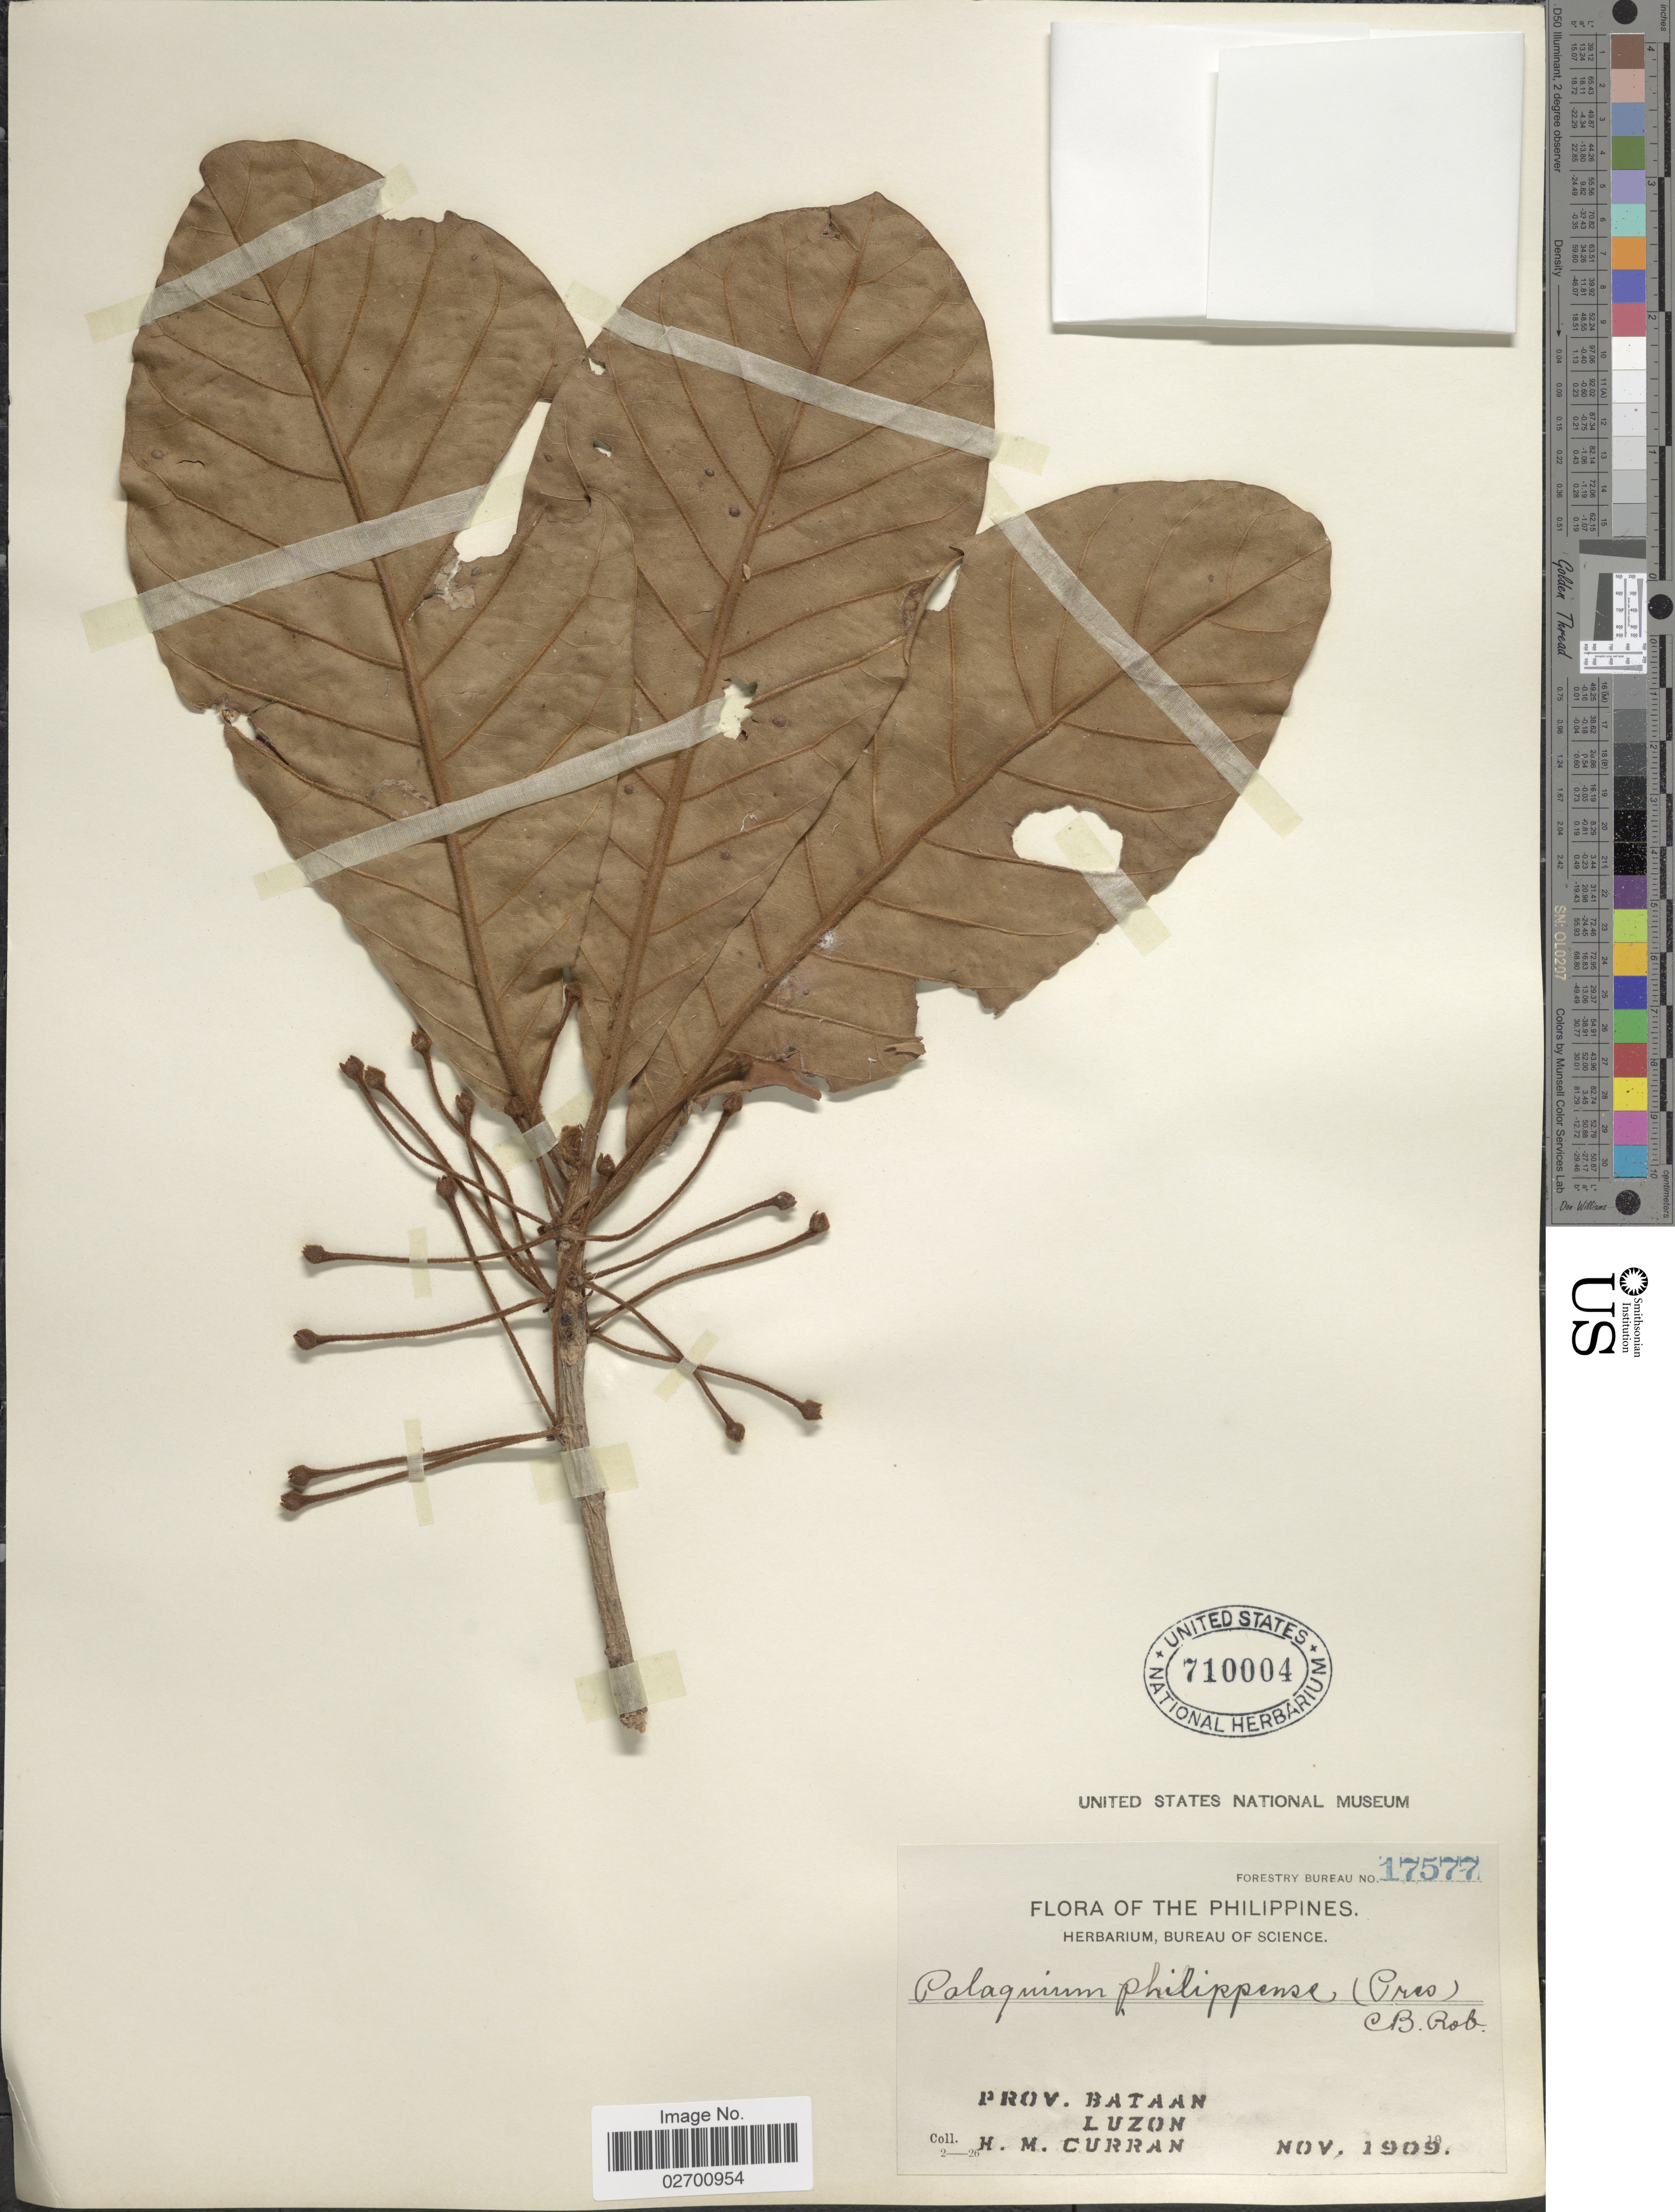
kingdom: Plantae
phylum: Tracheophyta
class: Magnoliopsida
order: Ericales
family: Sapotaceae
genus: Palaquium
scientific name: Palaquium philippense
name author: (Perr.) C.B. Rob.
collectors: H. M. Curran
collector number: Forestry Bureau 17577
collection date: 1909-11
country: Philippines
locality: Prov. Bataan, Luzon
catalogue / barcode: US 710004